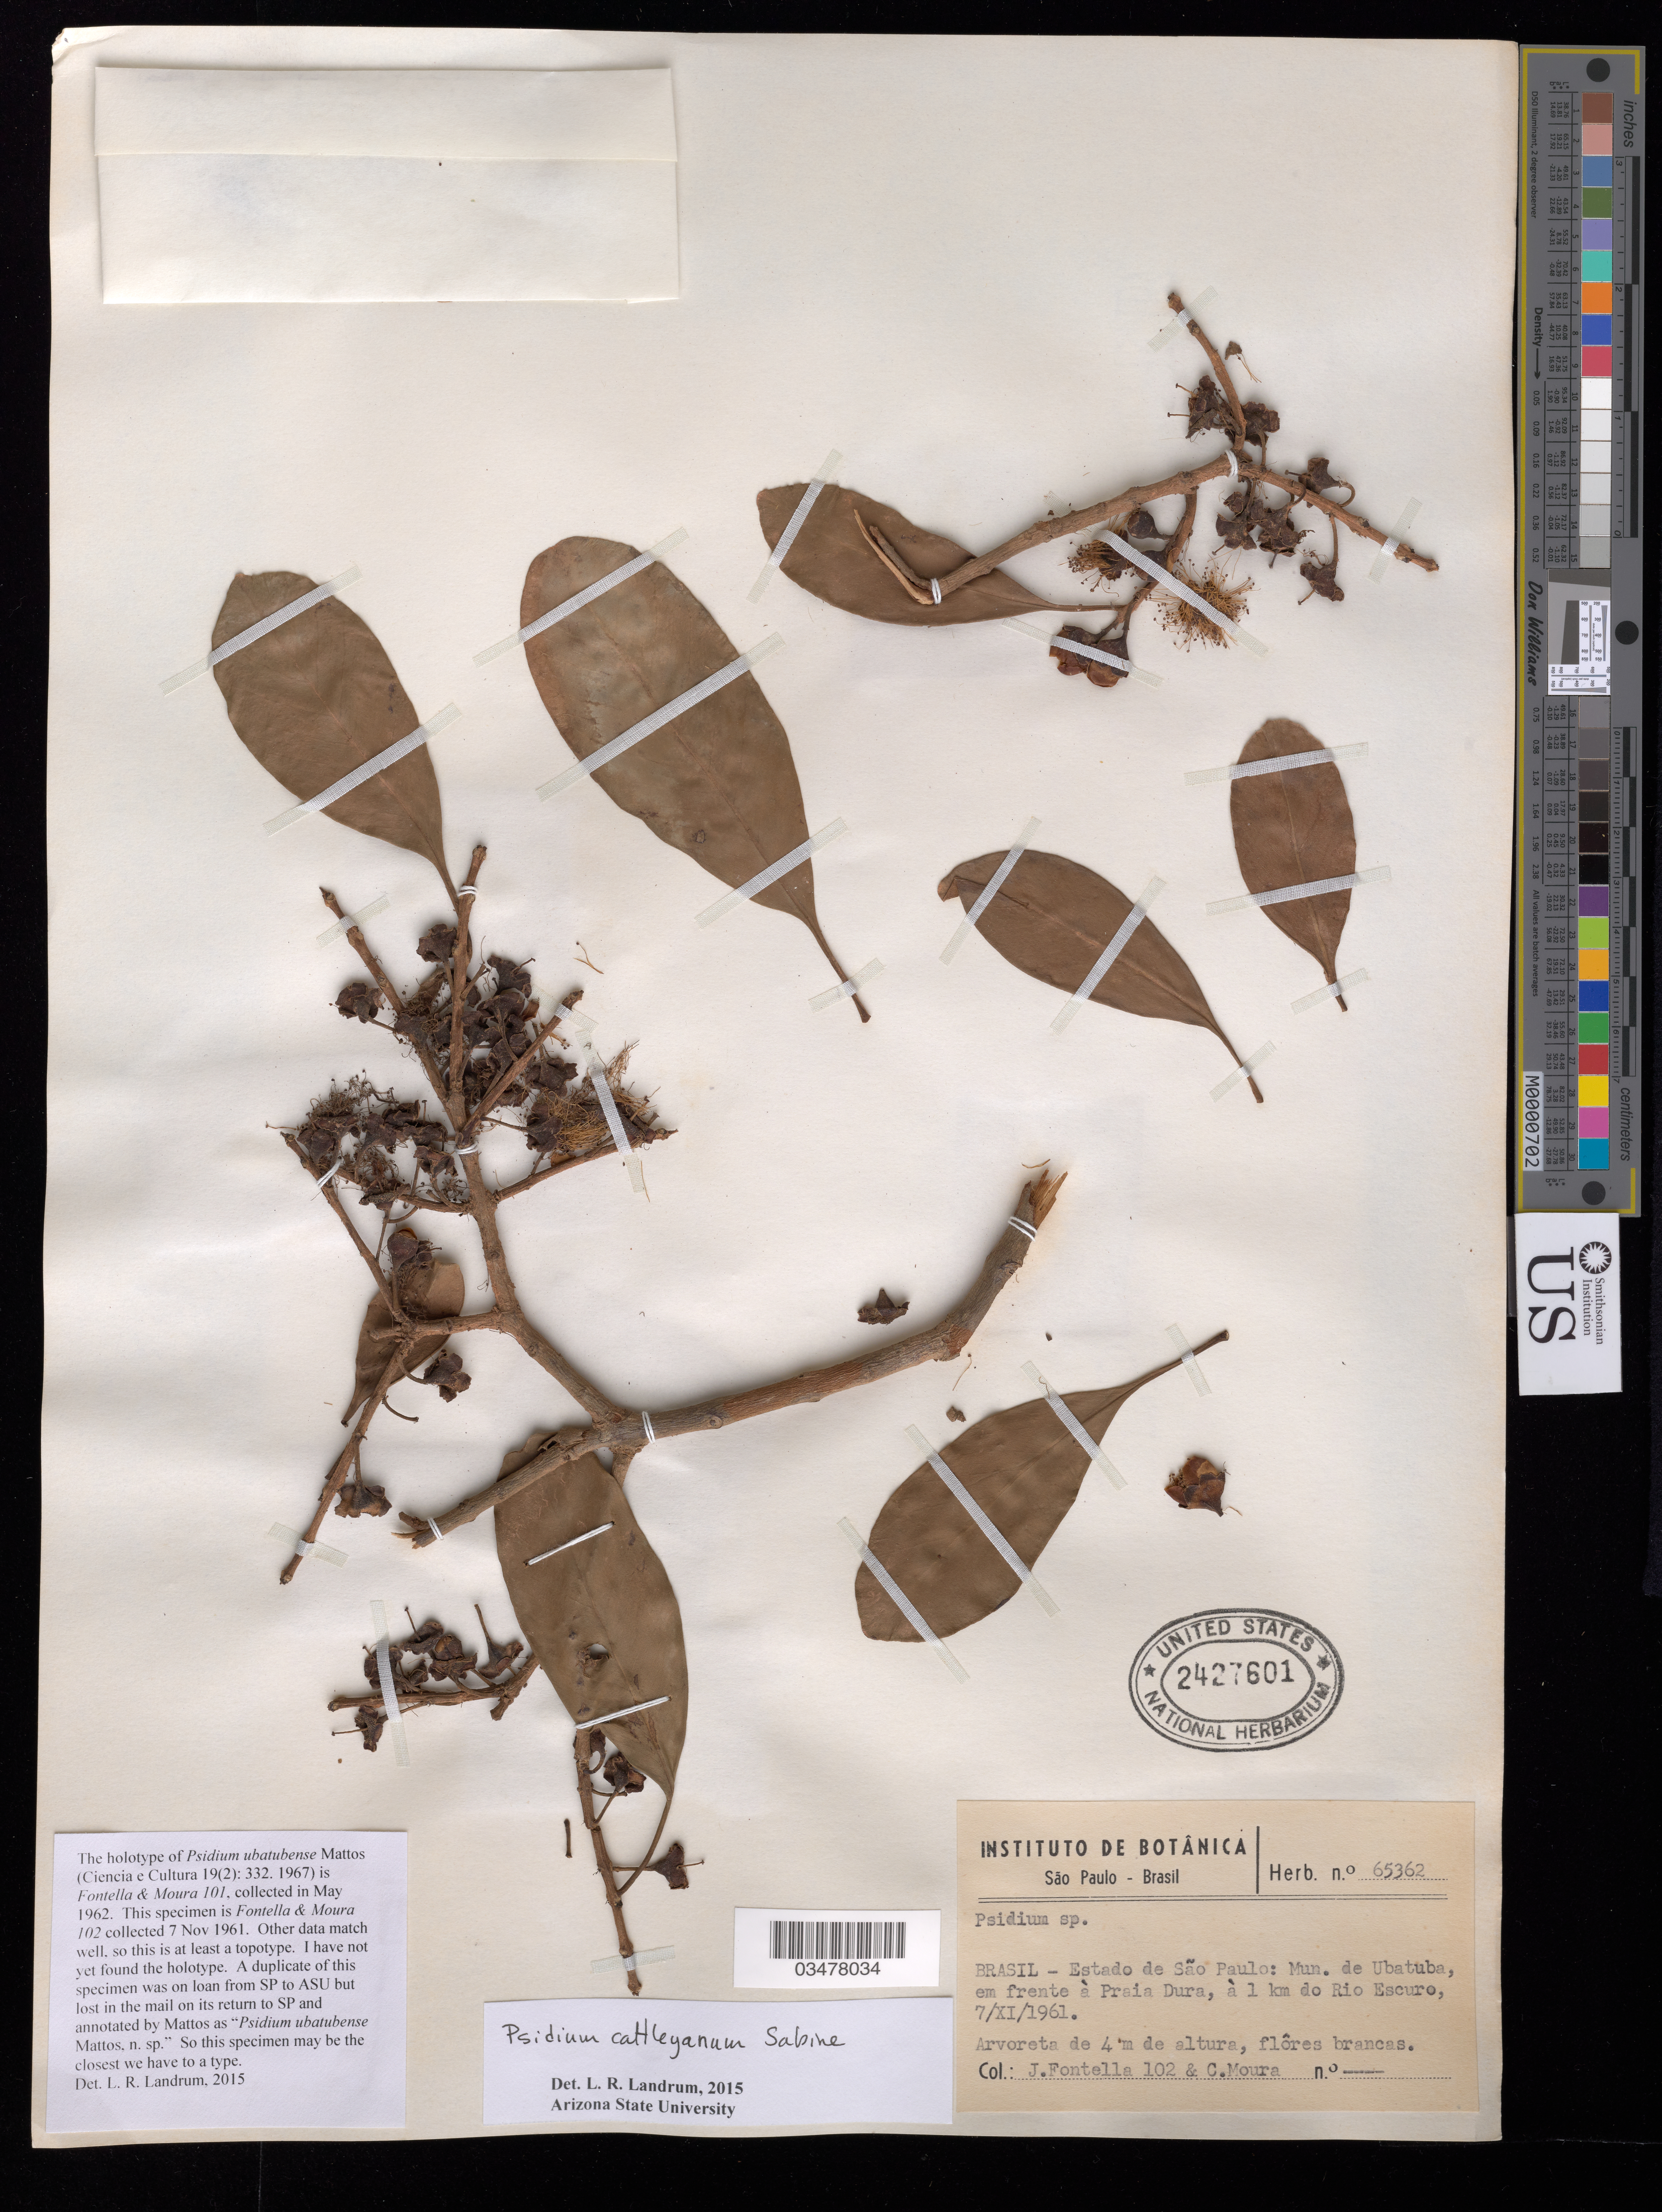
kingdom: Plantae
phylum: Tracheophyta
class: Magnoliopsida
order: Myrtales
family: Myrtaceae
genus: Psidium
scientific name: Psidium cattleyanum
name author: Sabine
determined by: Landrum, L. R.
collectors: J. Fontella & C. Moura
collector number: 102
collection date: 1961-11-07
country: Brazil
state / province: São Paulo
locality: Brasil - Estado de São Paulo: Mun. de Ubatuba, no alto do Morro Escuro, à 800 m do Rio Escuro.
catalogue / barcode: US 2427601